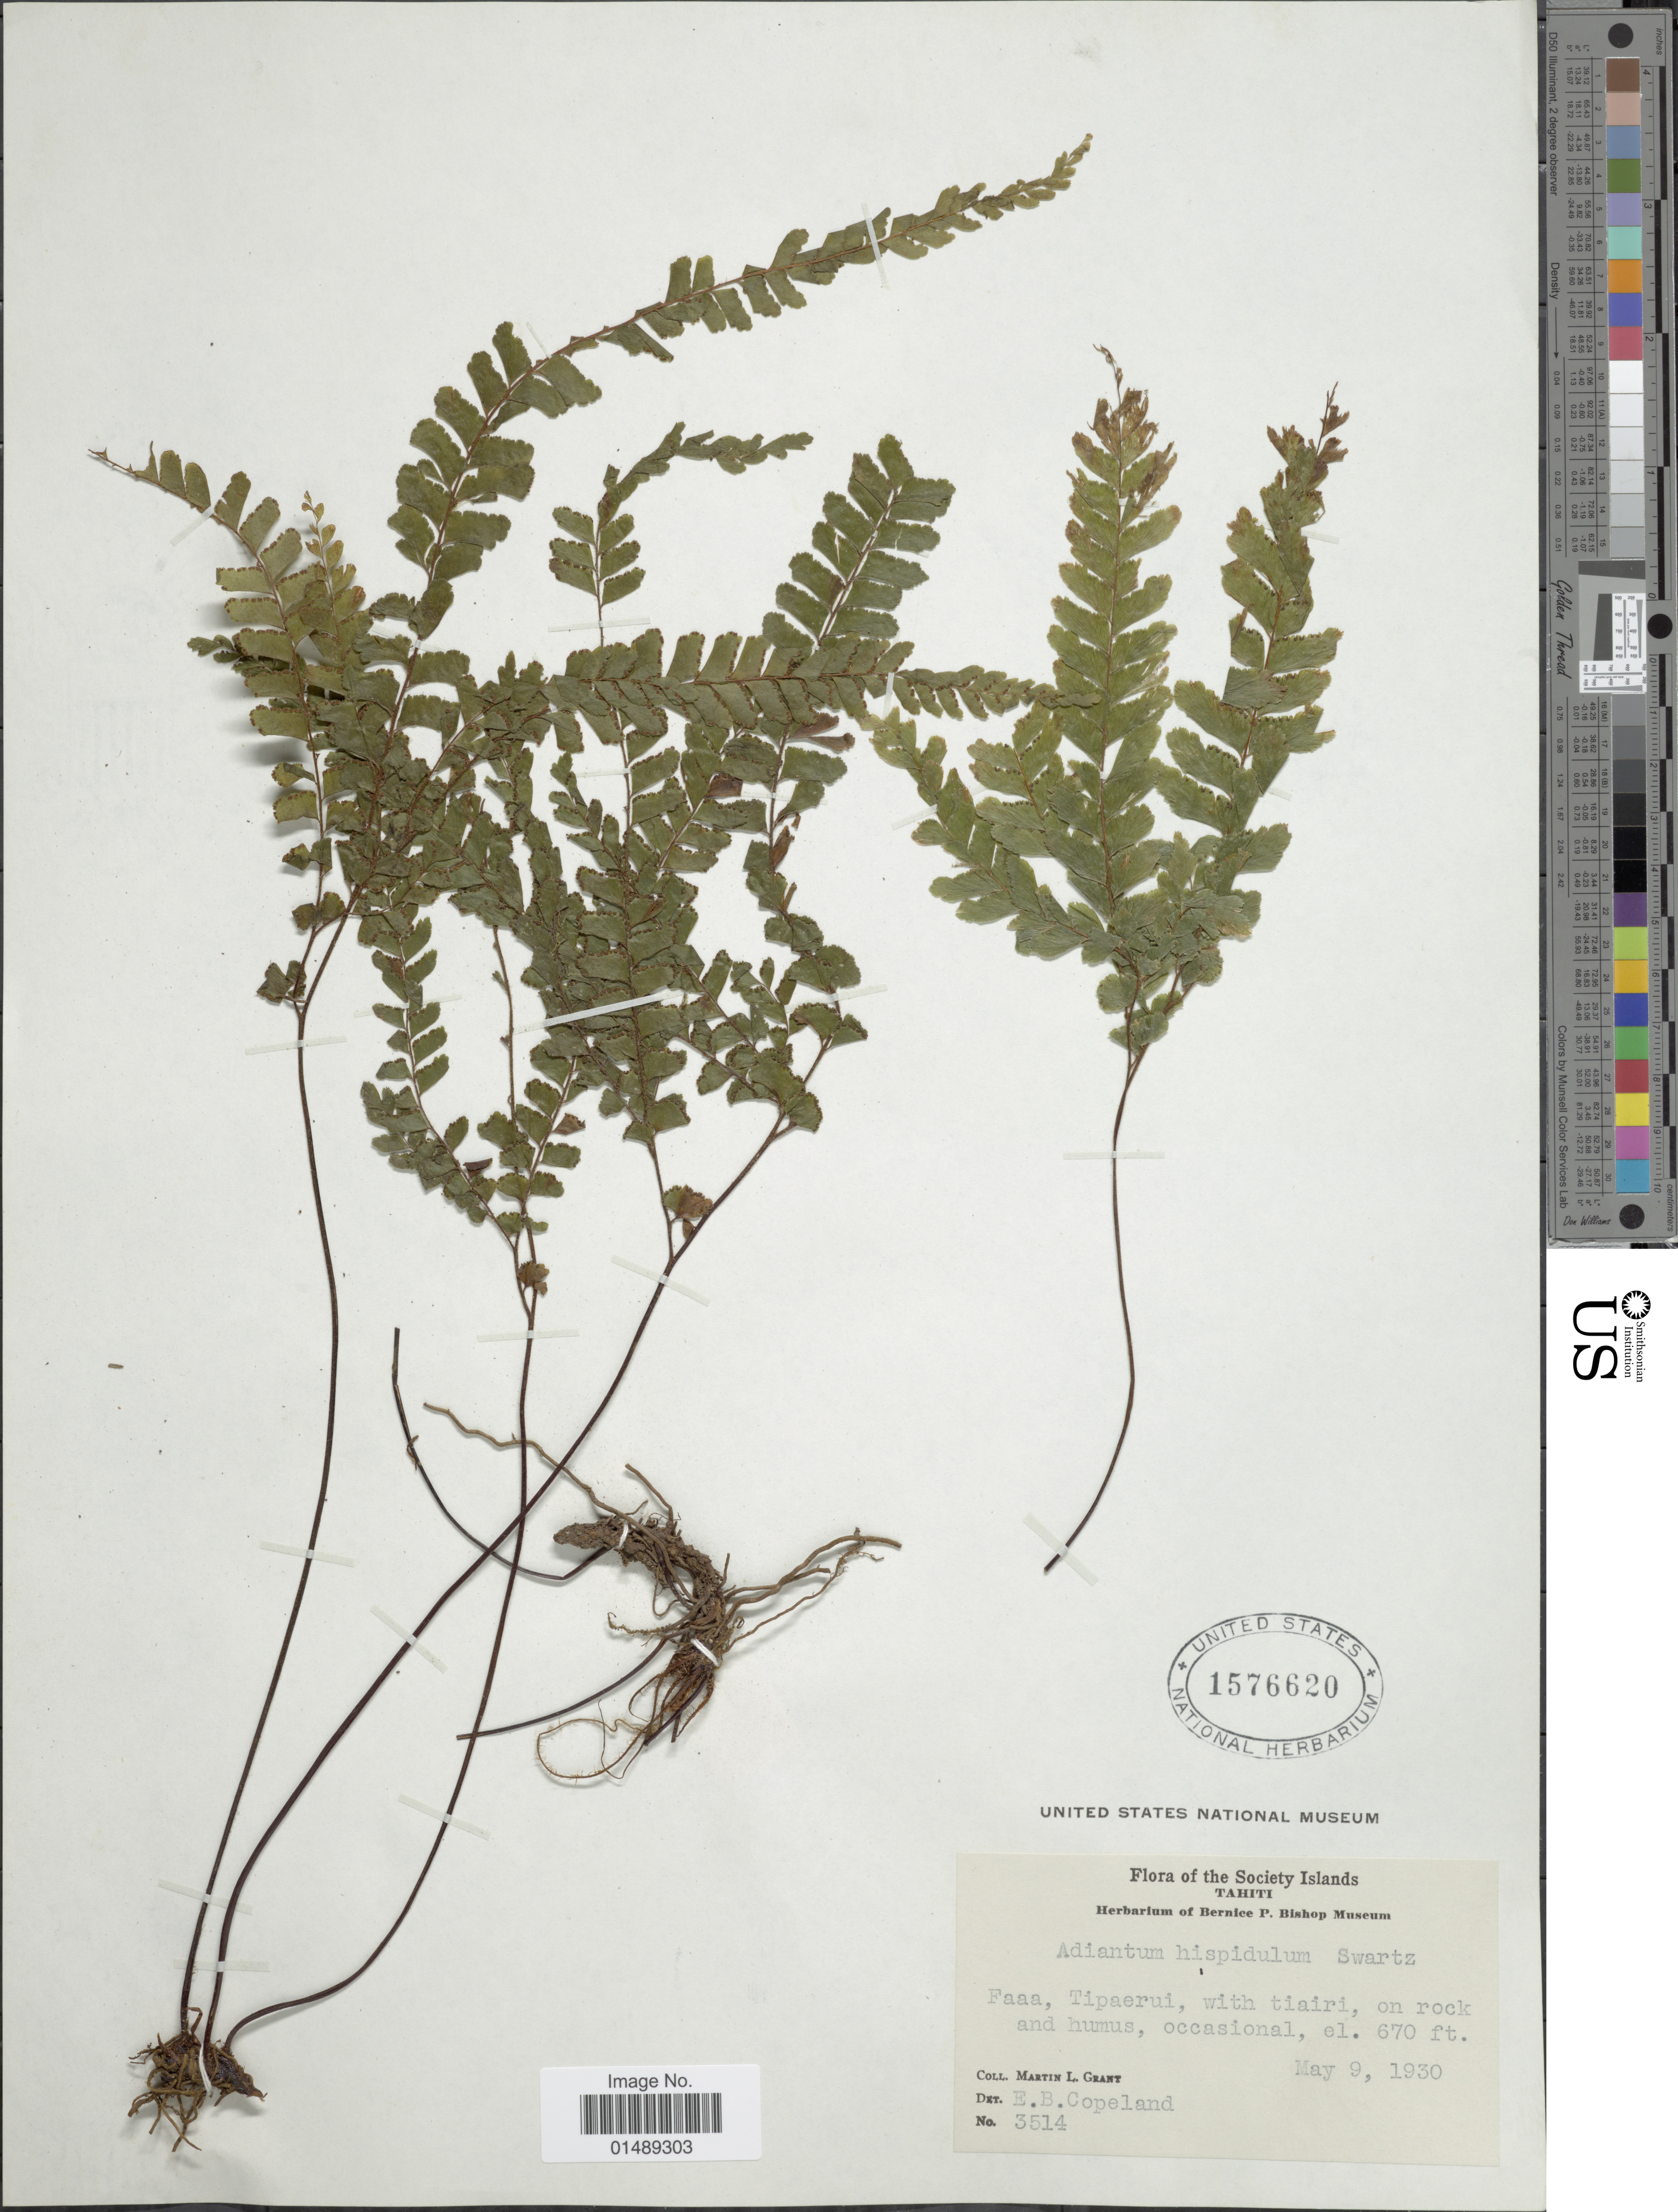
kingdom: Plantae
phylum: Tracheophyta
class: Polypodiopsida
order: Polypodiales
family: Pteridaceae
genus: Adiantum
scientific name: Adiantum hispidulum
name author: Sw.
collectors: M. L. Grant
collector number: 3514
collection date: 1930-05-09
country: French Polynesia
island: Tahiti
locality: The Society Islands, Tahiti, Faa, Tipaerui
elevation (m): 204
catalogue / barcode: US 1576620